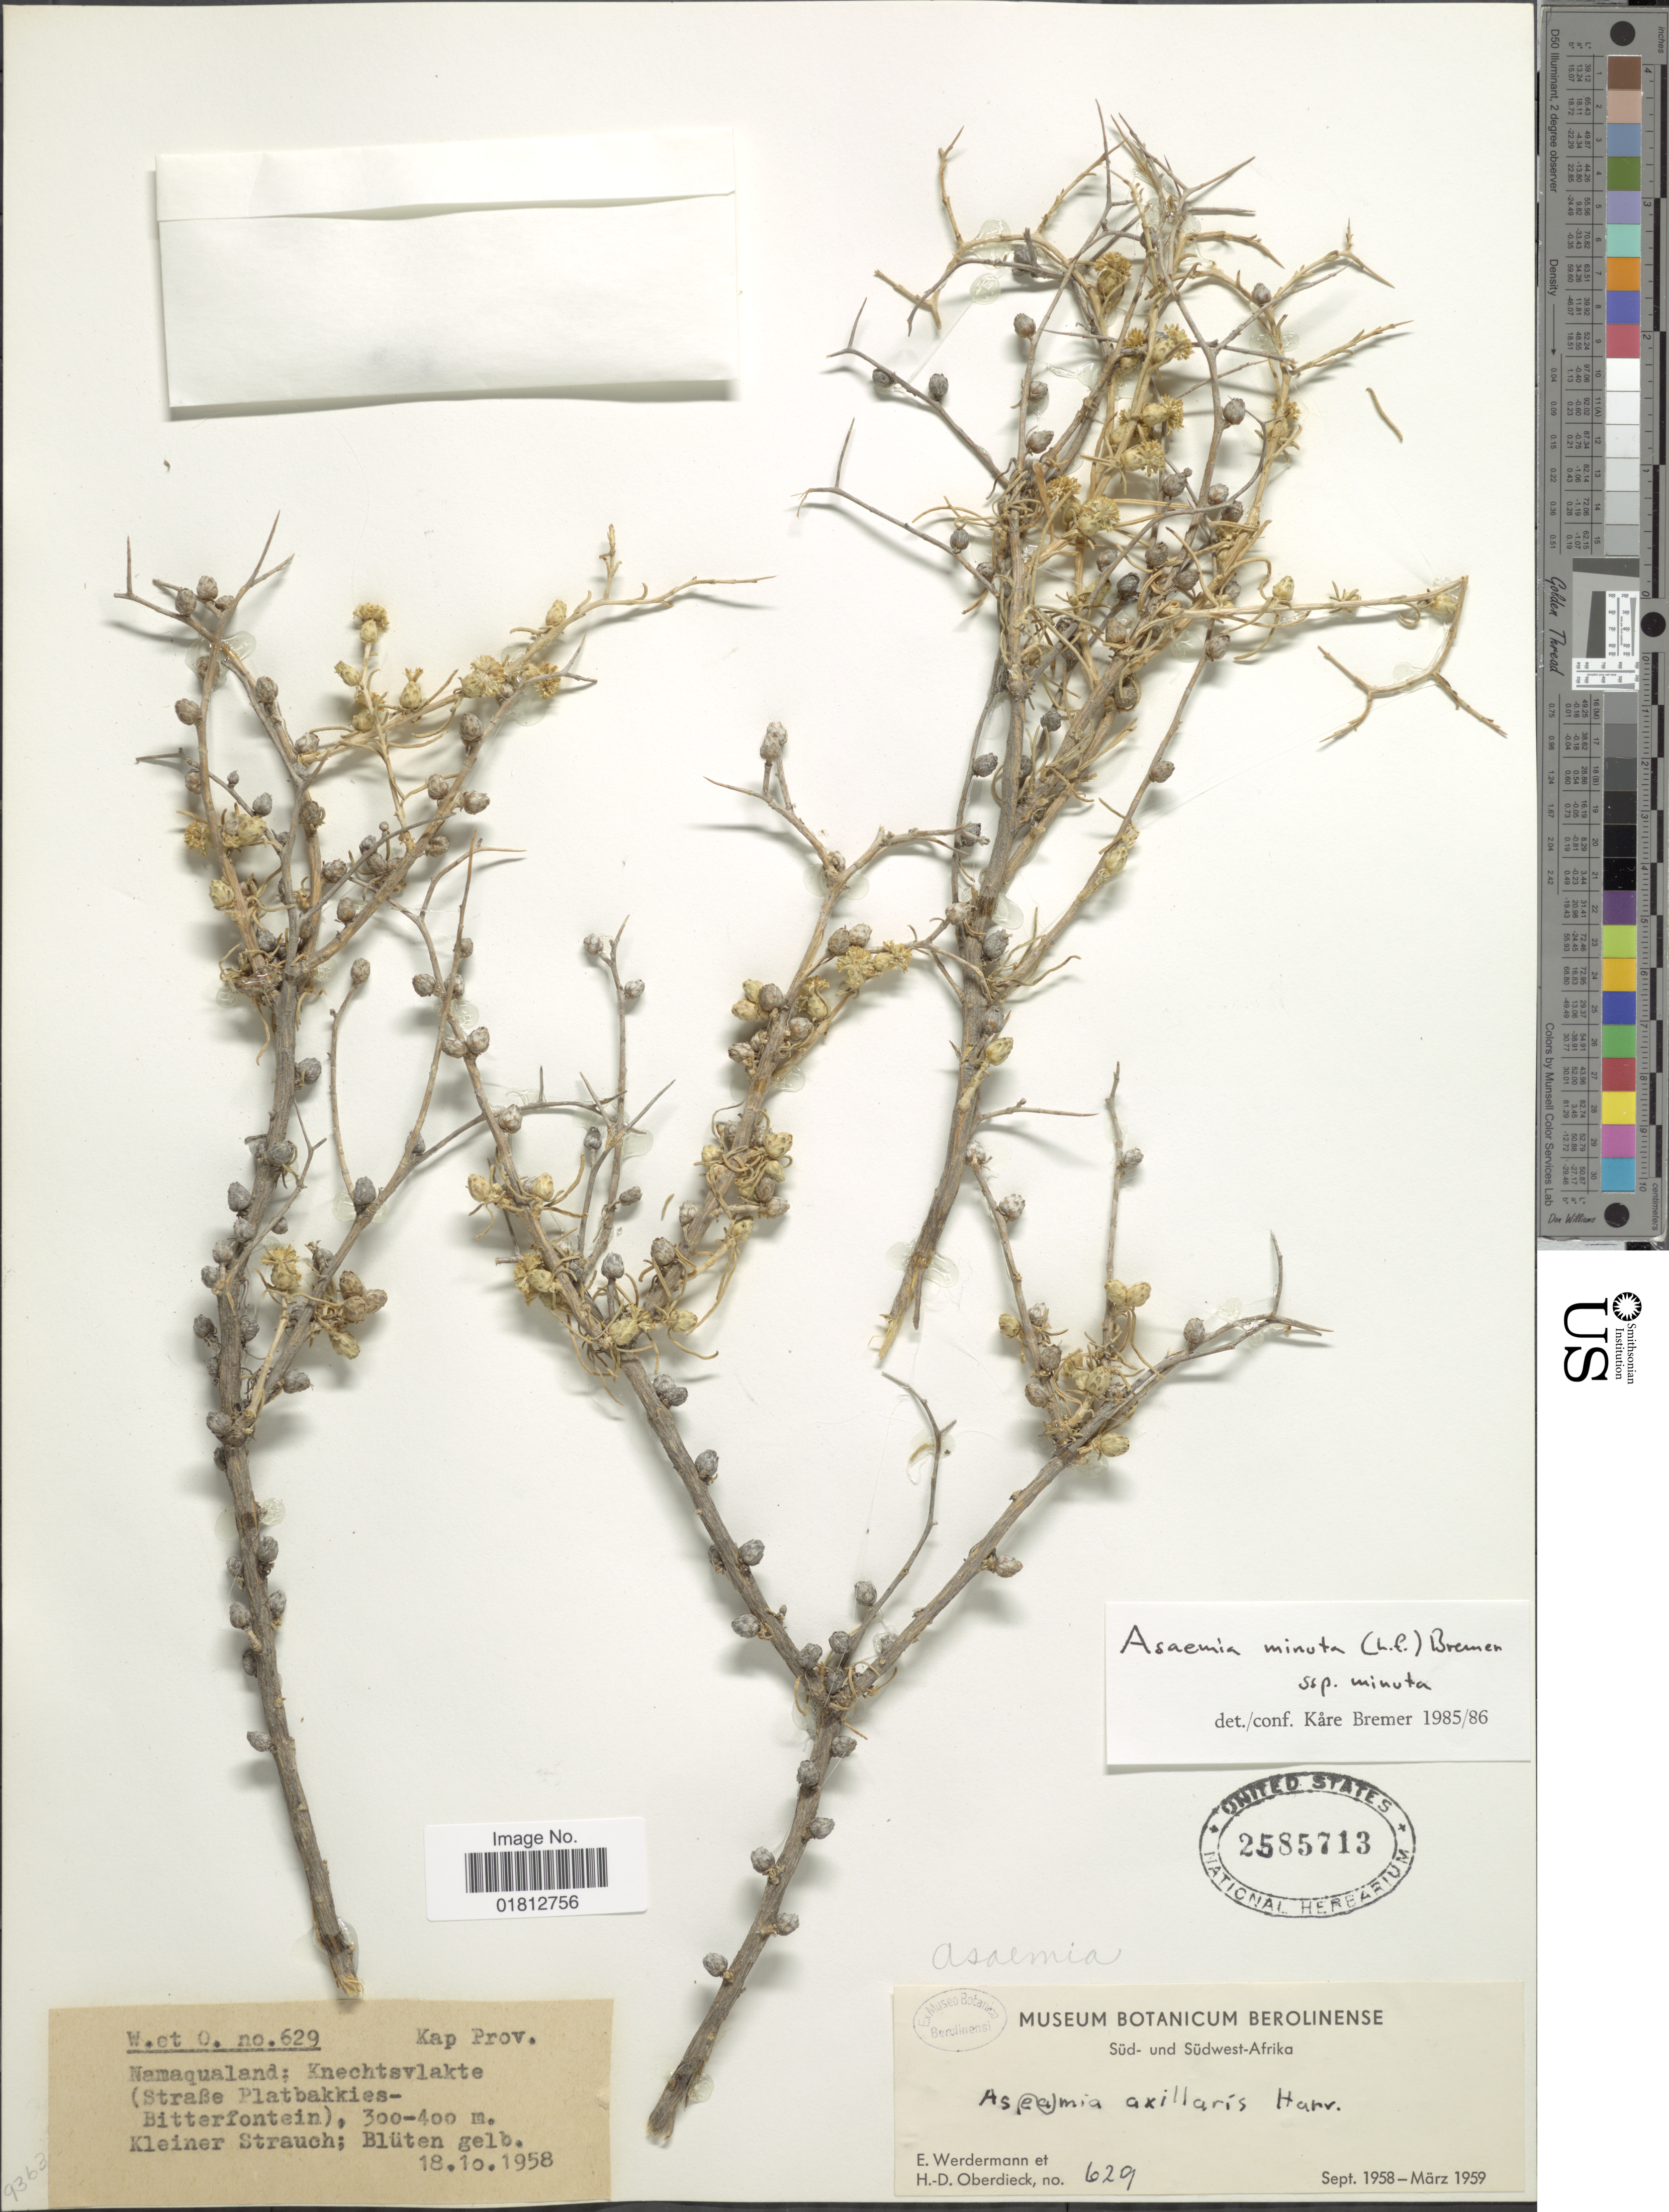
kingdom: Plantae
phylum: Tracheophyta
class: Magnoliopsida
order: Asterales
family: Asteraceae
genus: Asaemia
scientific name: Asaemia minuta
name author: (L. f.) Källersjö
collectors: E. Werdermann & H. Oberdieck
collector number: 629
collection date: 1958-10-18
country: South Africa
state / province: Western Cape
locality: Kap Prov., Namaqualand, Knechtsvlakte (Strabe Platbakkies-Bitterfontein)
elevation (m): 300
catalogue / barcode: US 2585713